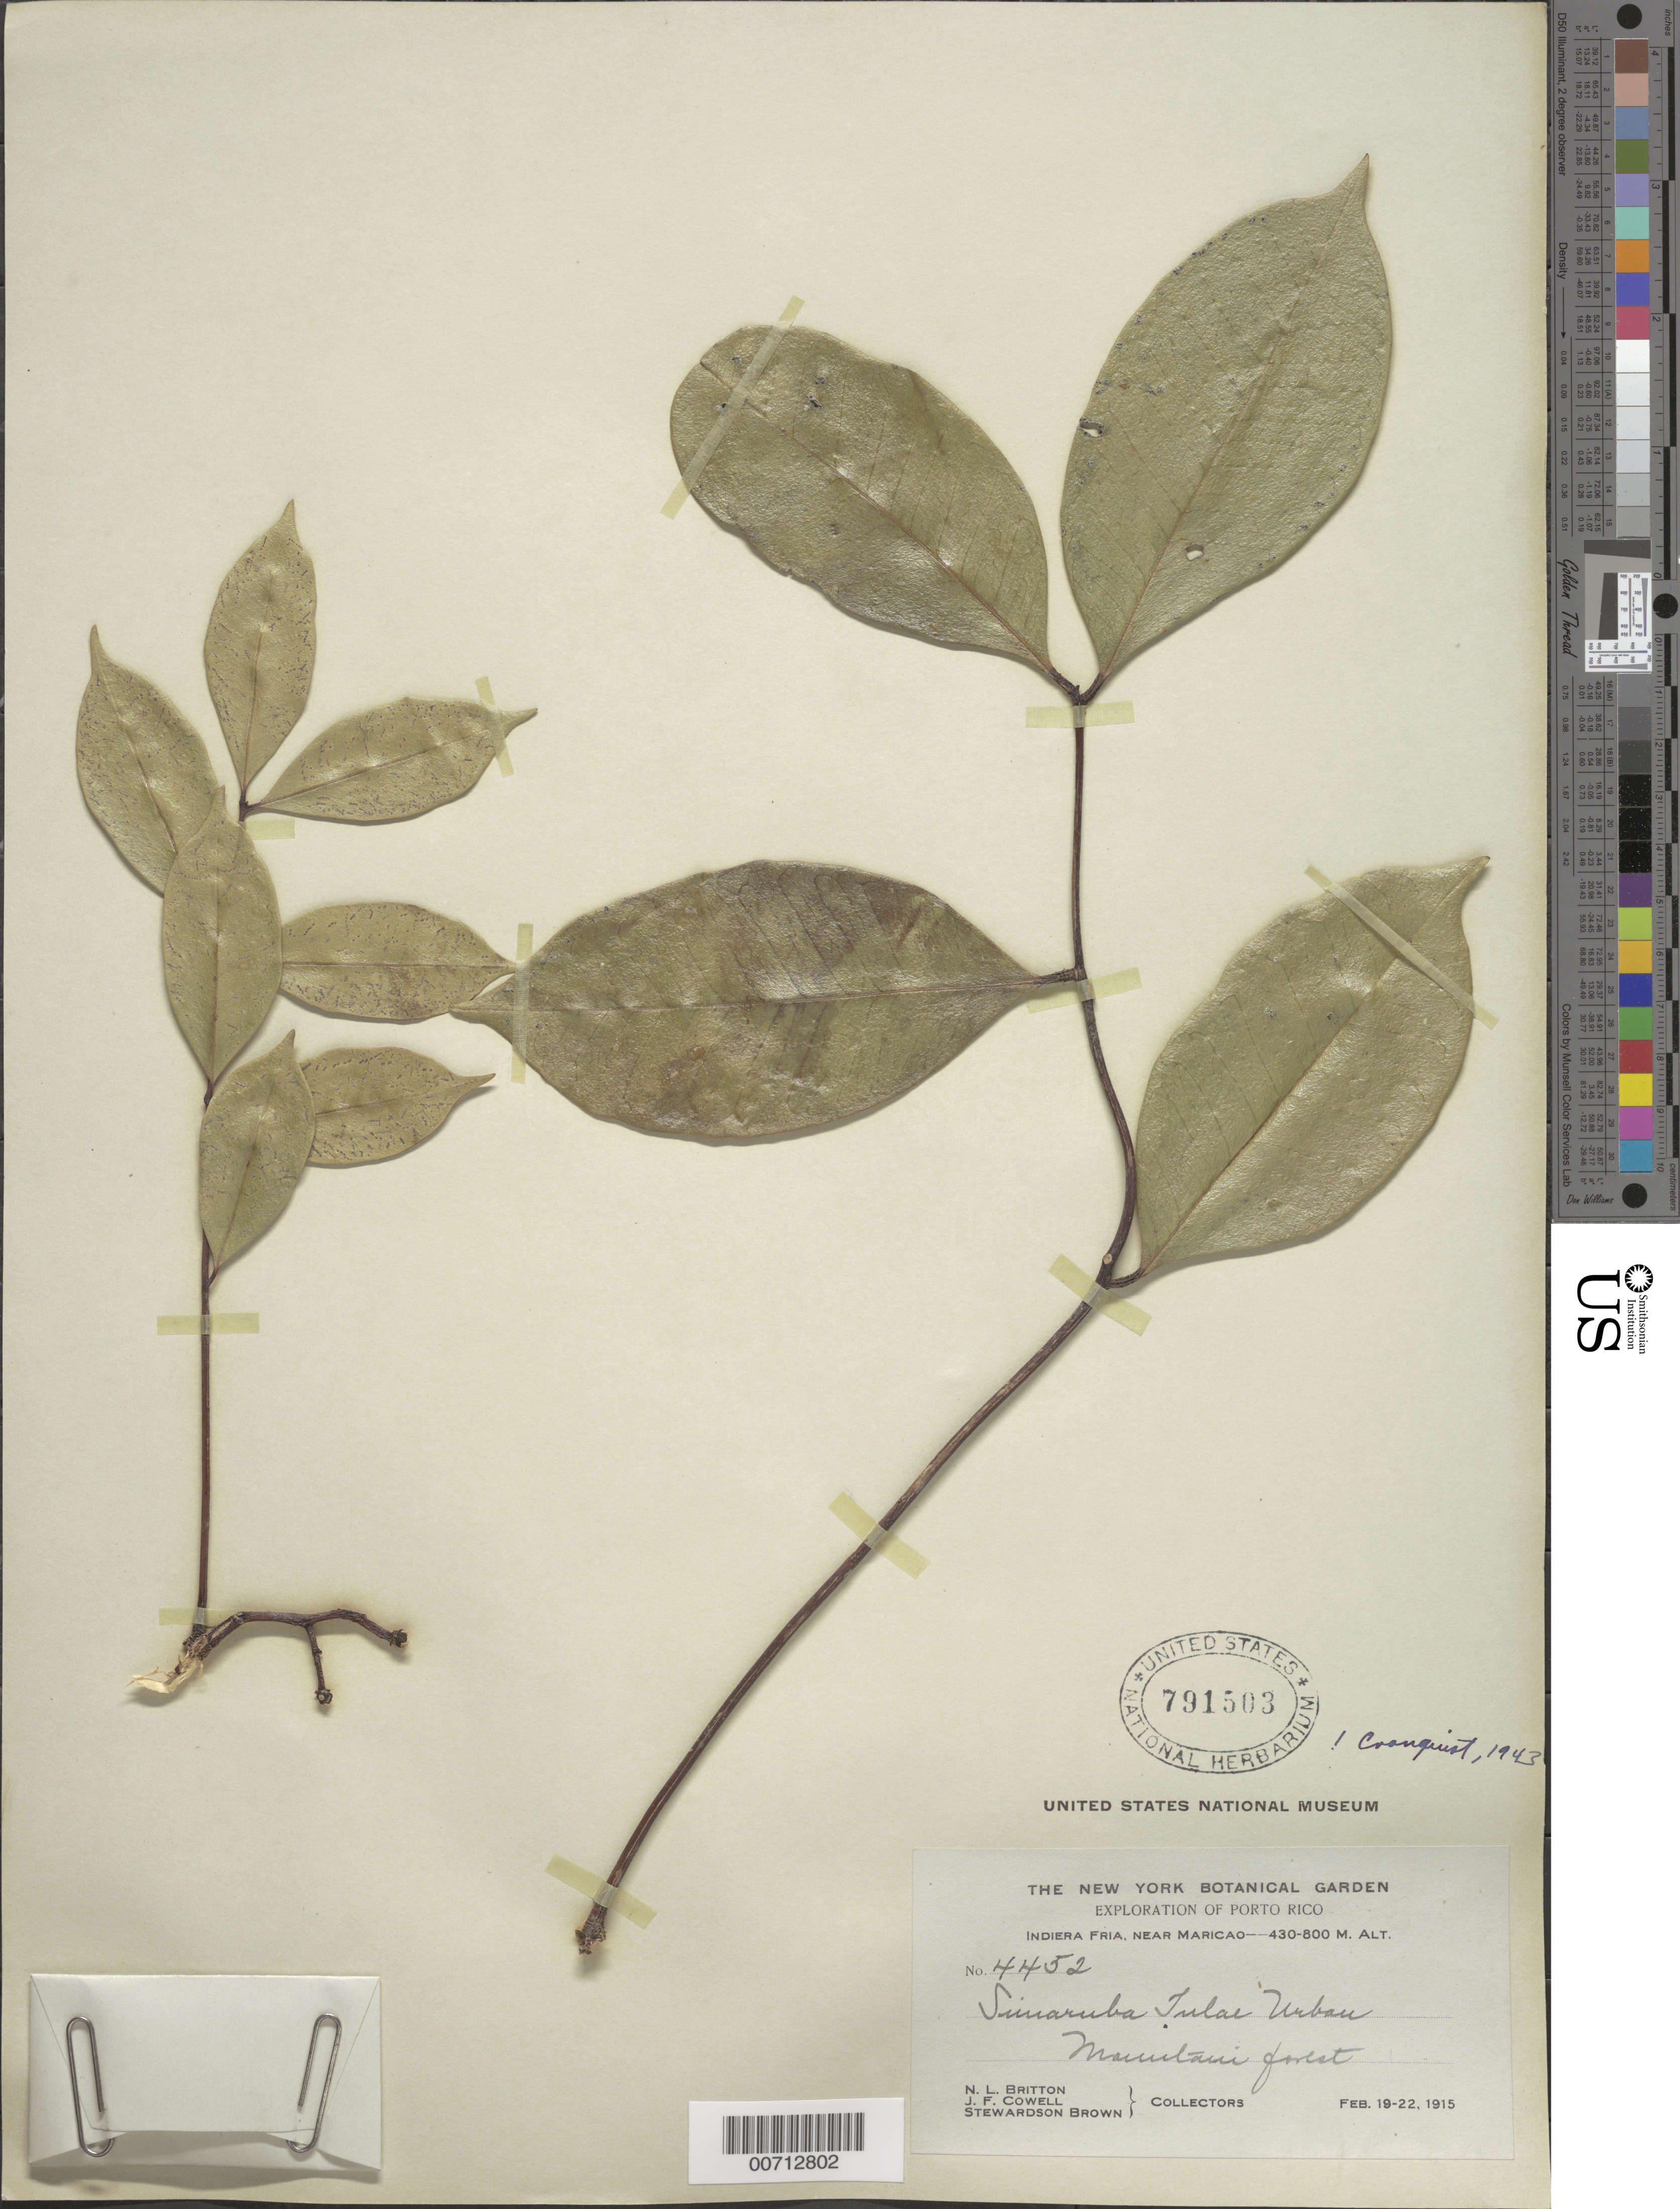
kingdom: Plantae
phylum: Tracheophyta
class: Magnoliopsida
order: Sapindales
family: Simaroubaceae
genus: Simarouba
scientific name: Simarouba tulae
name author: Urb.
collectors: N. Britton, J. F. Cowell & S. Brown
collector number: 4452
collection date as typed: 19 Feb 1915 to 22 Feb 1915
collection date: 1915-02-19/1915-02-22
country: Puerto Rico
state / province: Maricao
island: Greater Antilles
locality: Indiera Fria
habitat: Mountain forest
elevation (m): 430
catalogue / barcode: US 791503